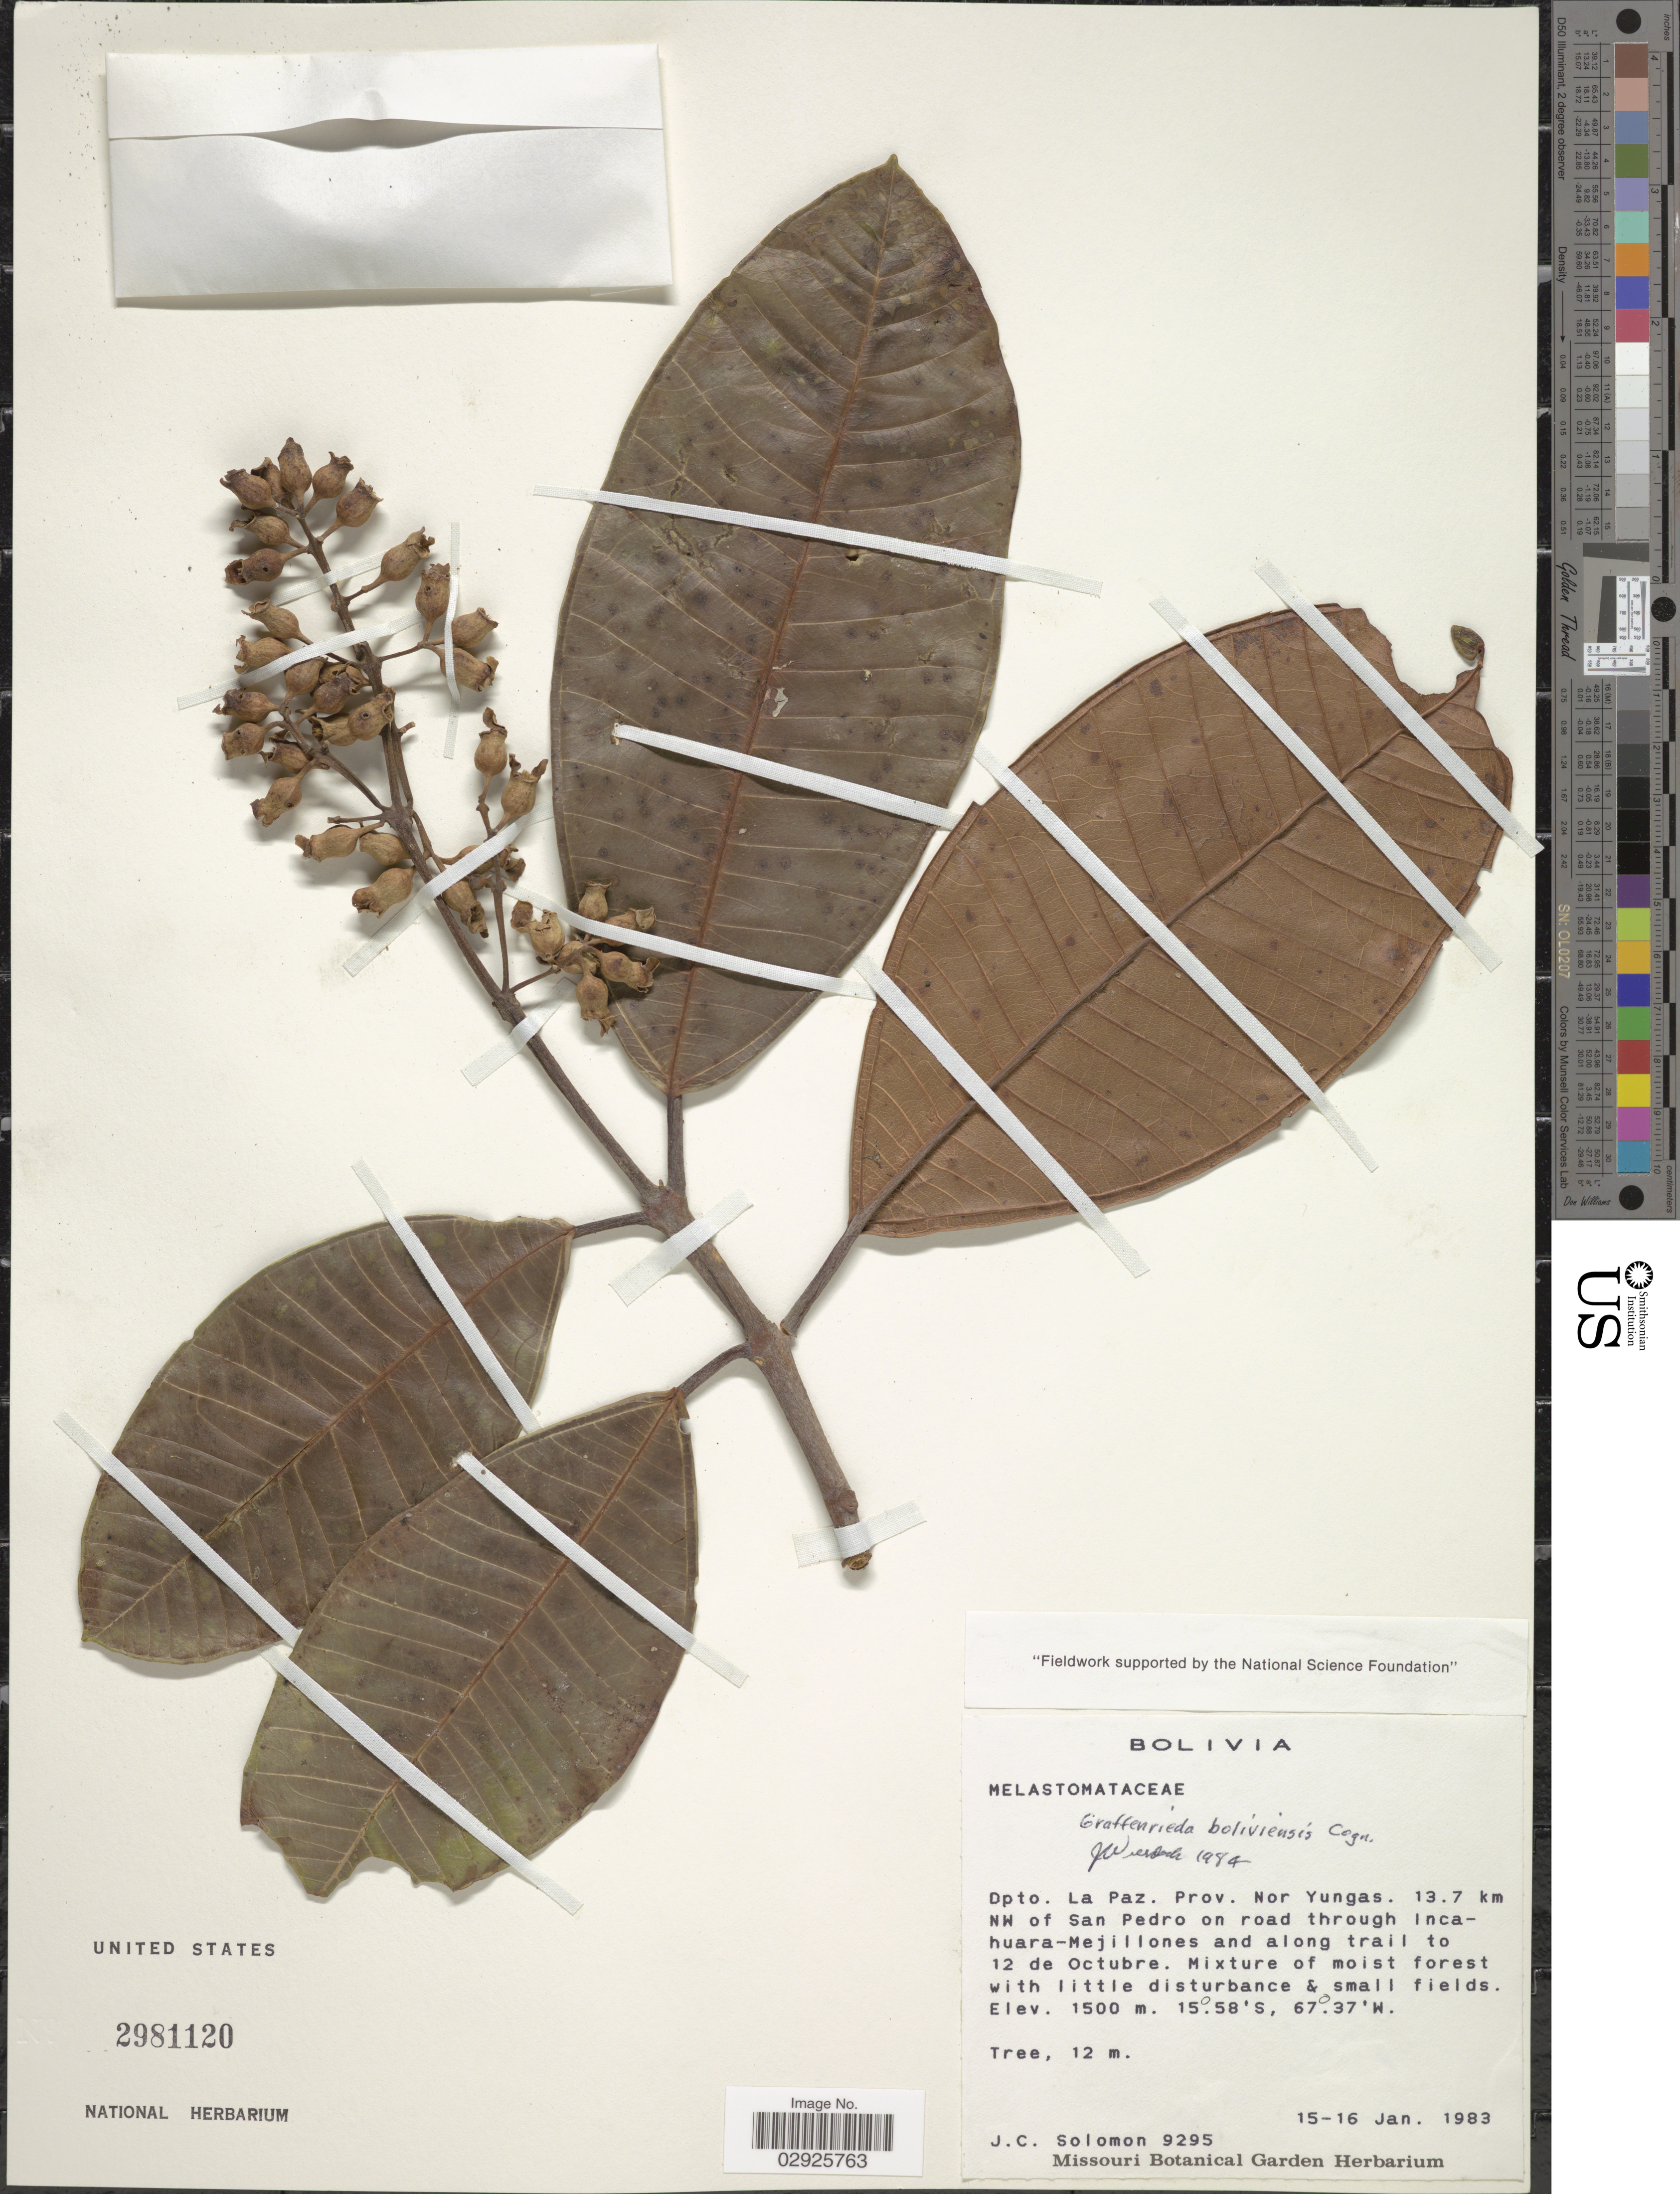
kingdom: Plantae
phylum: Tracheophyta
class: Magnoliopsida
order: Myrtales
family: Melastomataceae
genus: Graffenrieda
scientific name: Graffenrieda boliviensis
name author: Cogn.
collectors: J. C. Solomon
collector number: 9295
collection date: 1983-01-15/1983-01-16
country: Bolivia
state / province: La Paz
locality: Dpto. La Paz. Prov. Nor Yungas. 13.7 km NW of San Pedro on road through Incahuara-Mejillones and along trail to 12 de Octubre.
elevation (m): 1500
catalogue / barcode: US 2981120